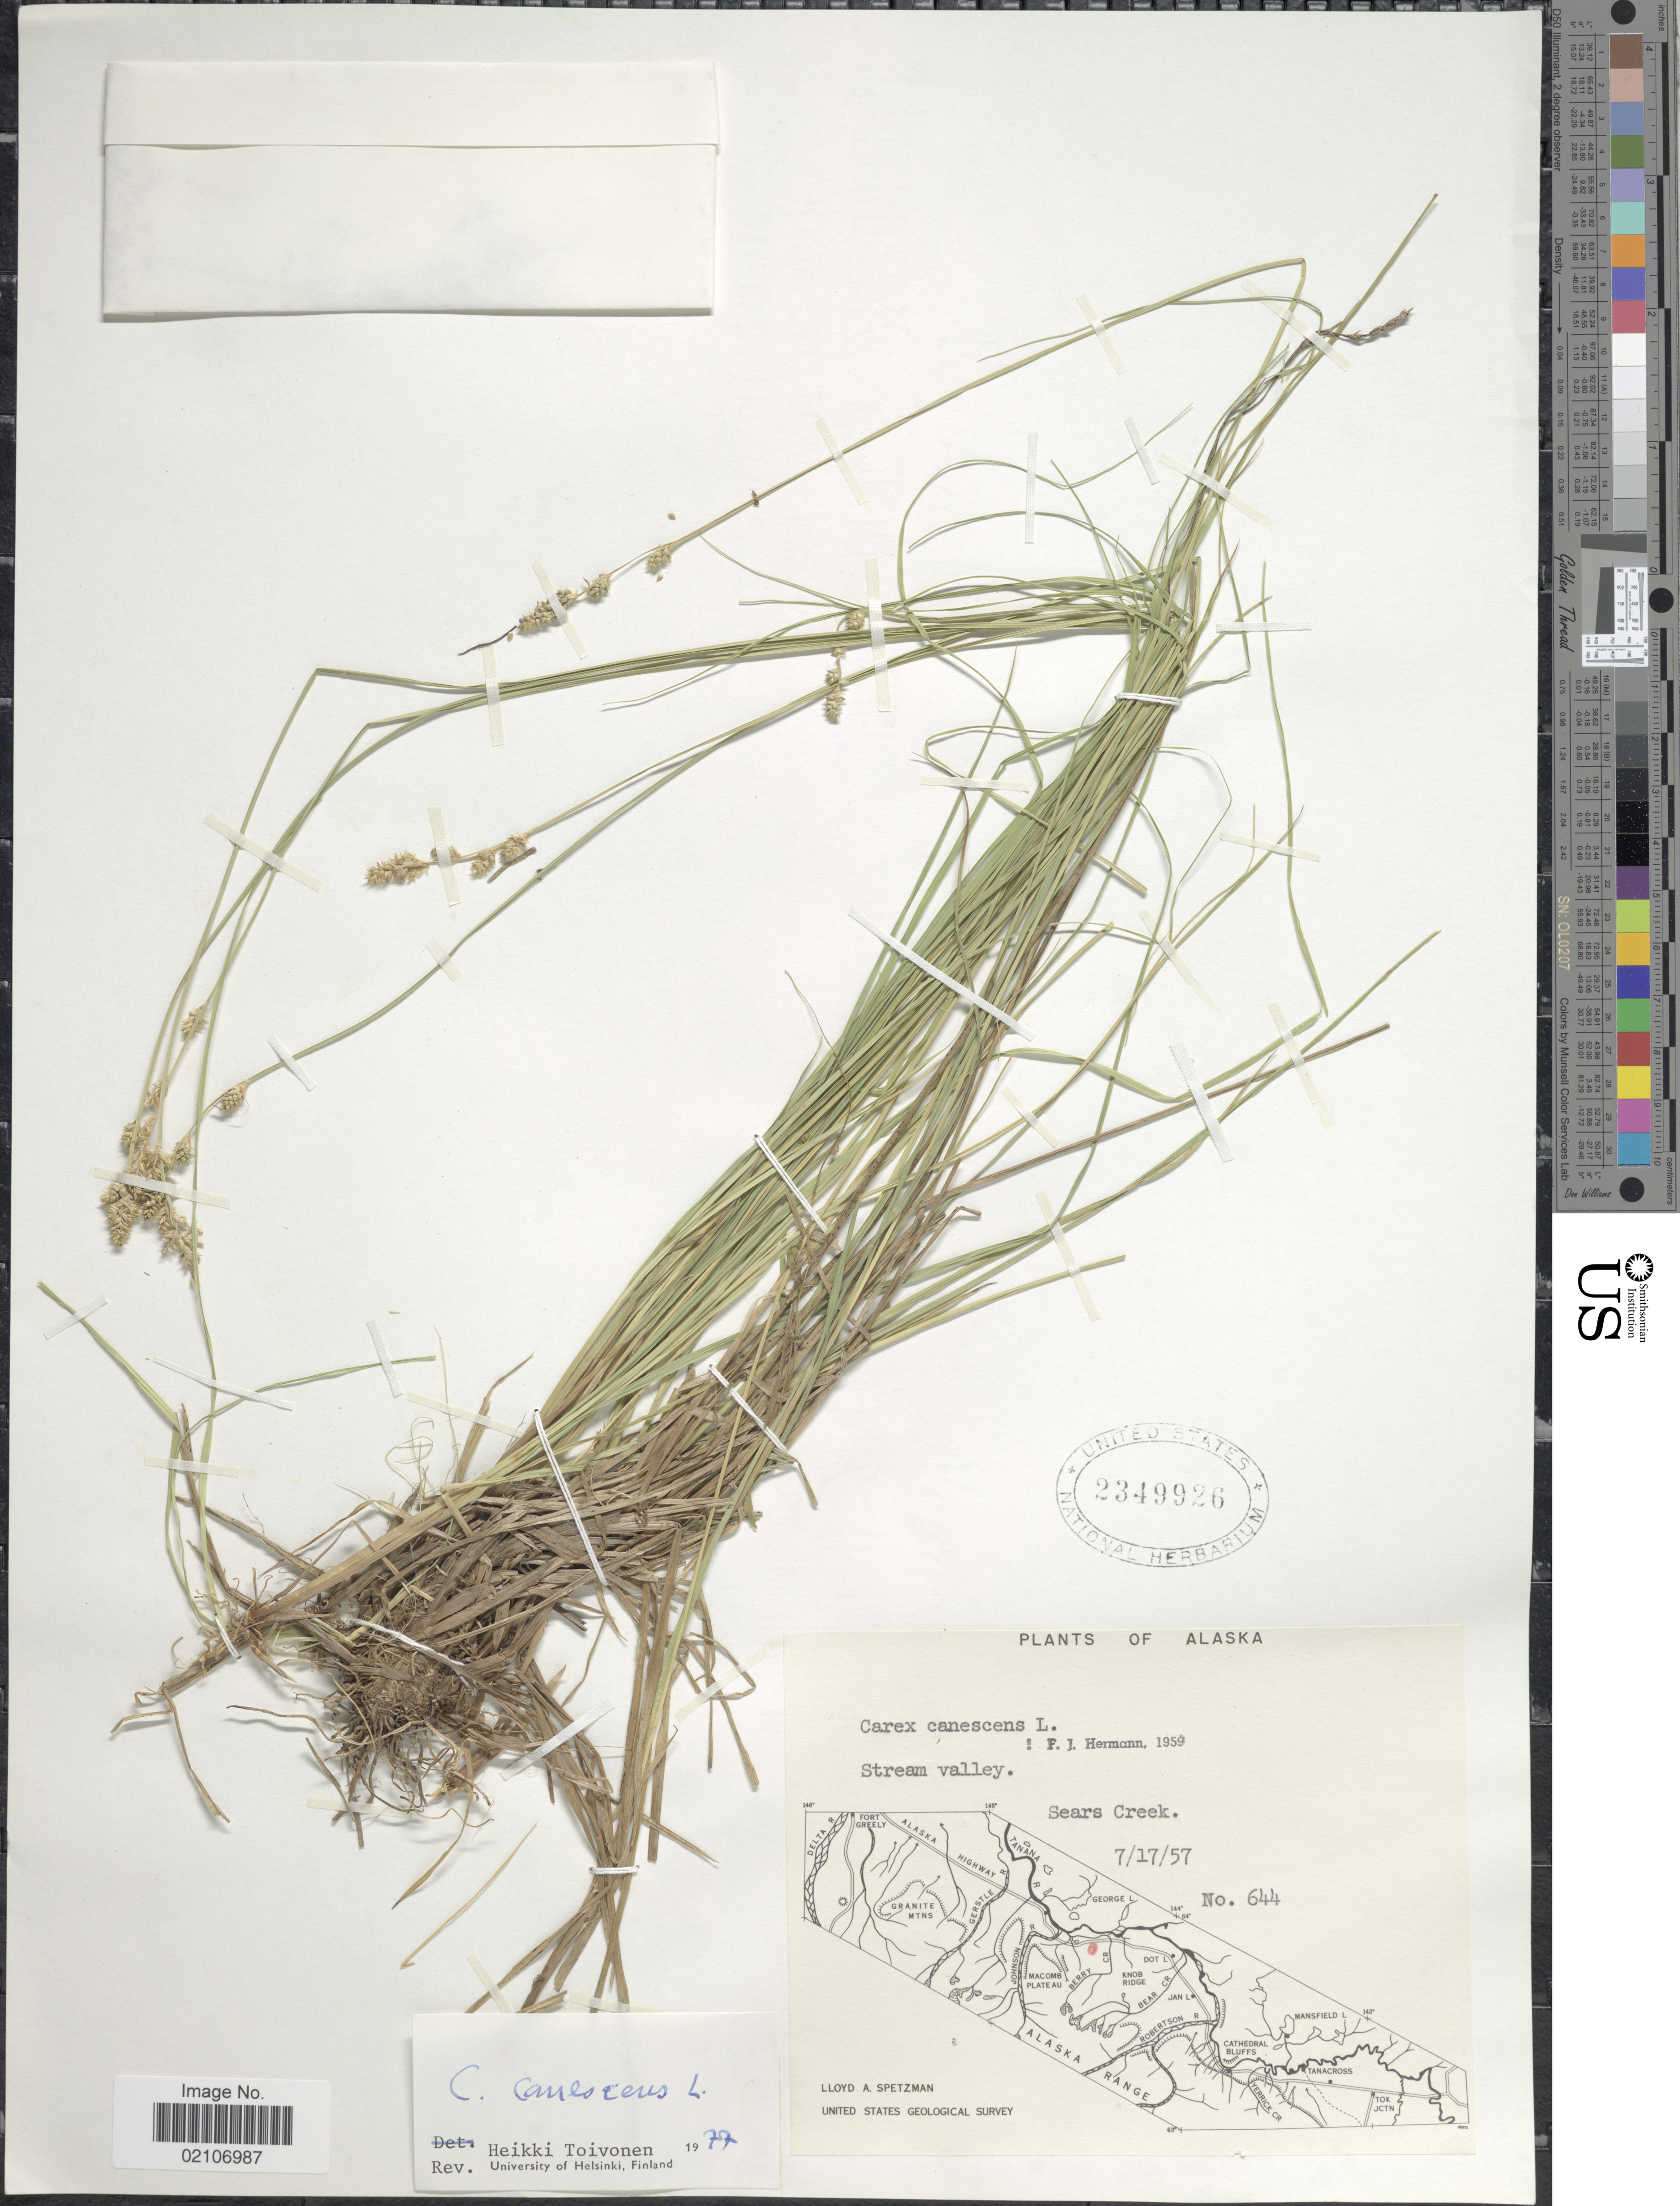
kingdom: Plantae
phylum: Tracheophyta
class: Liliopsida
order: Poales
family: Cyperaceae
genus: Carex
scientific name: Carex canescens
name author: L.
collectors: L. Spetzman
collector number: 644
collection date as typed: Transcribed d/m/y: 17/7/57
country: United States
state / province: Alaska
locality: Stream Valley, Sears Creek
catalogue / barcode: US 2349926